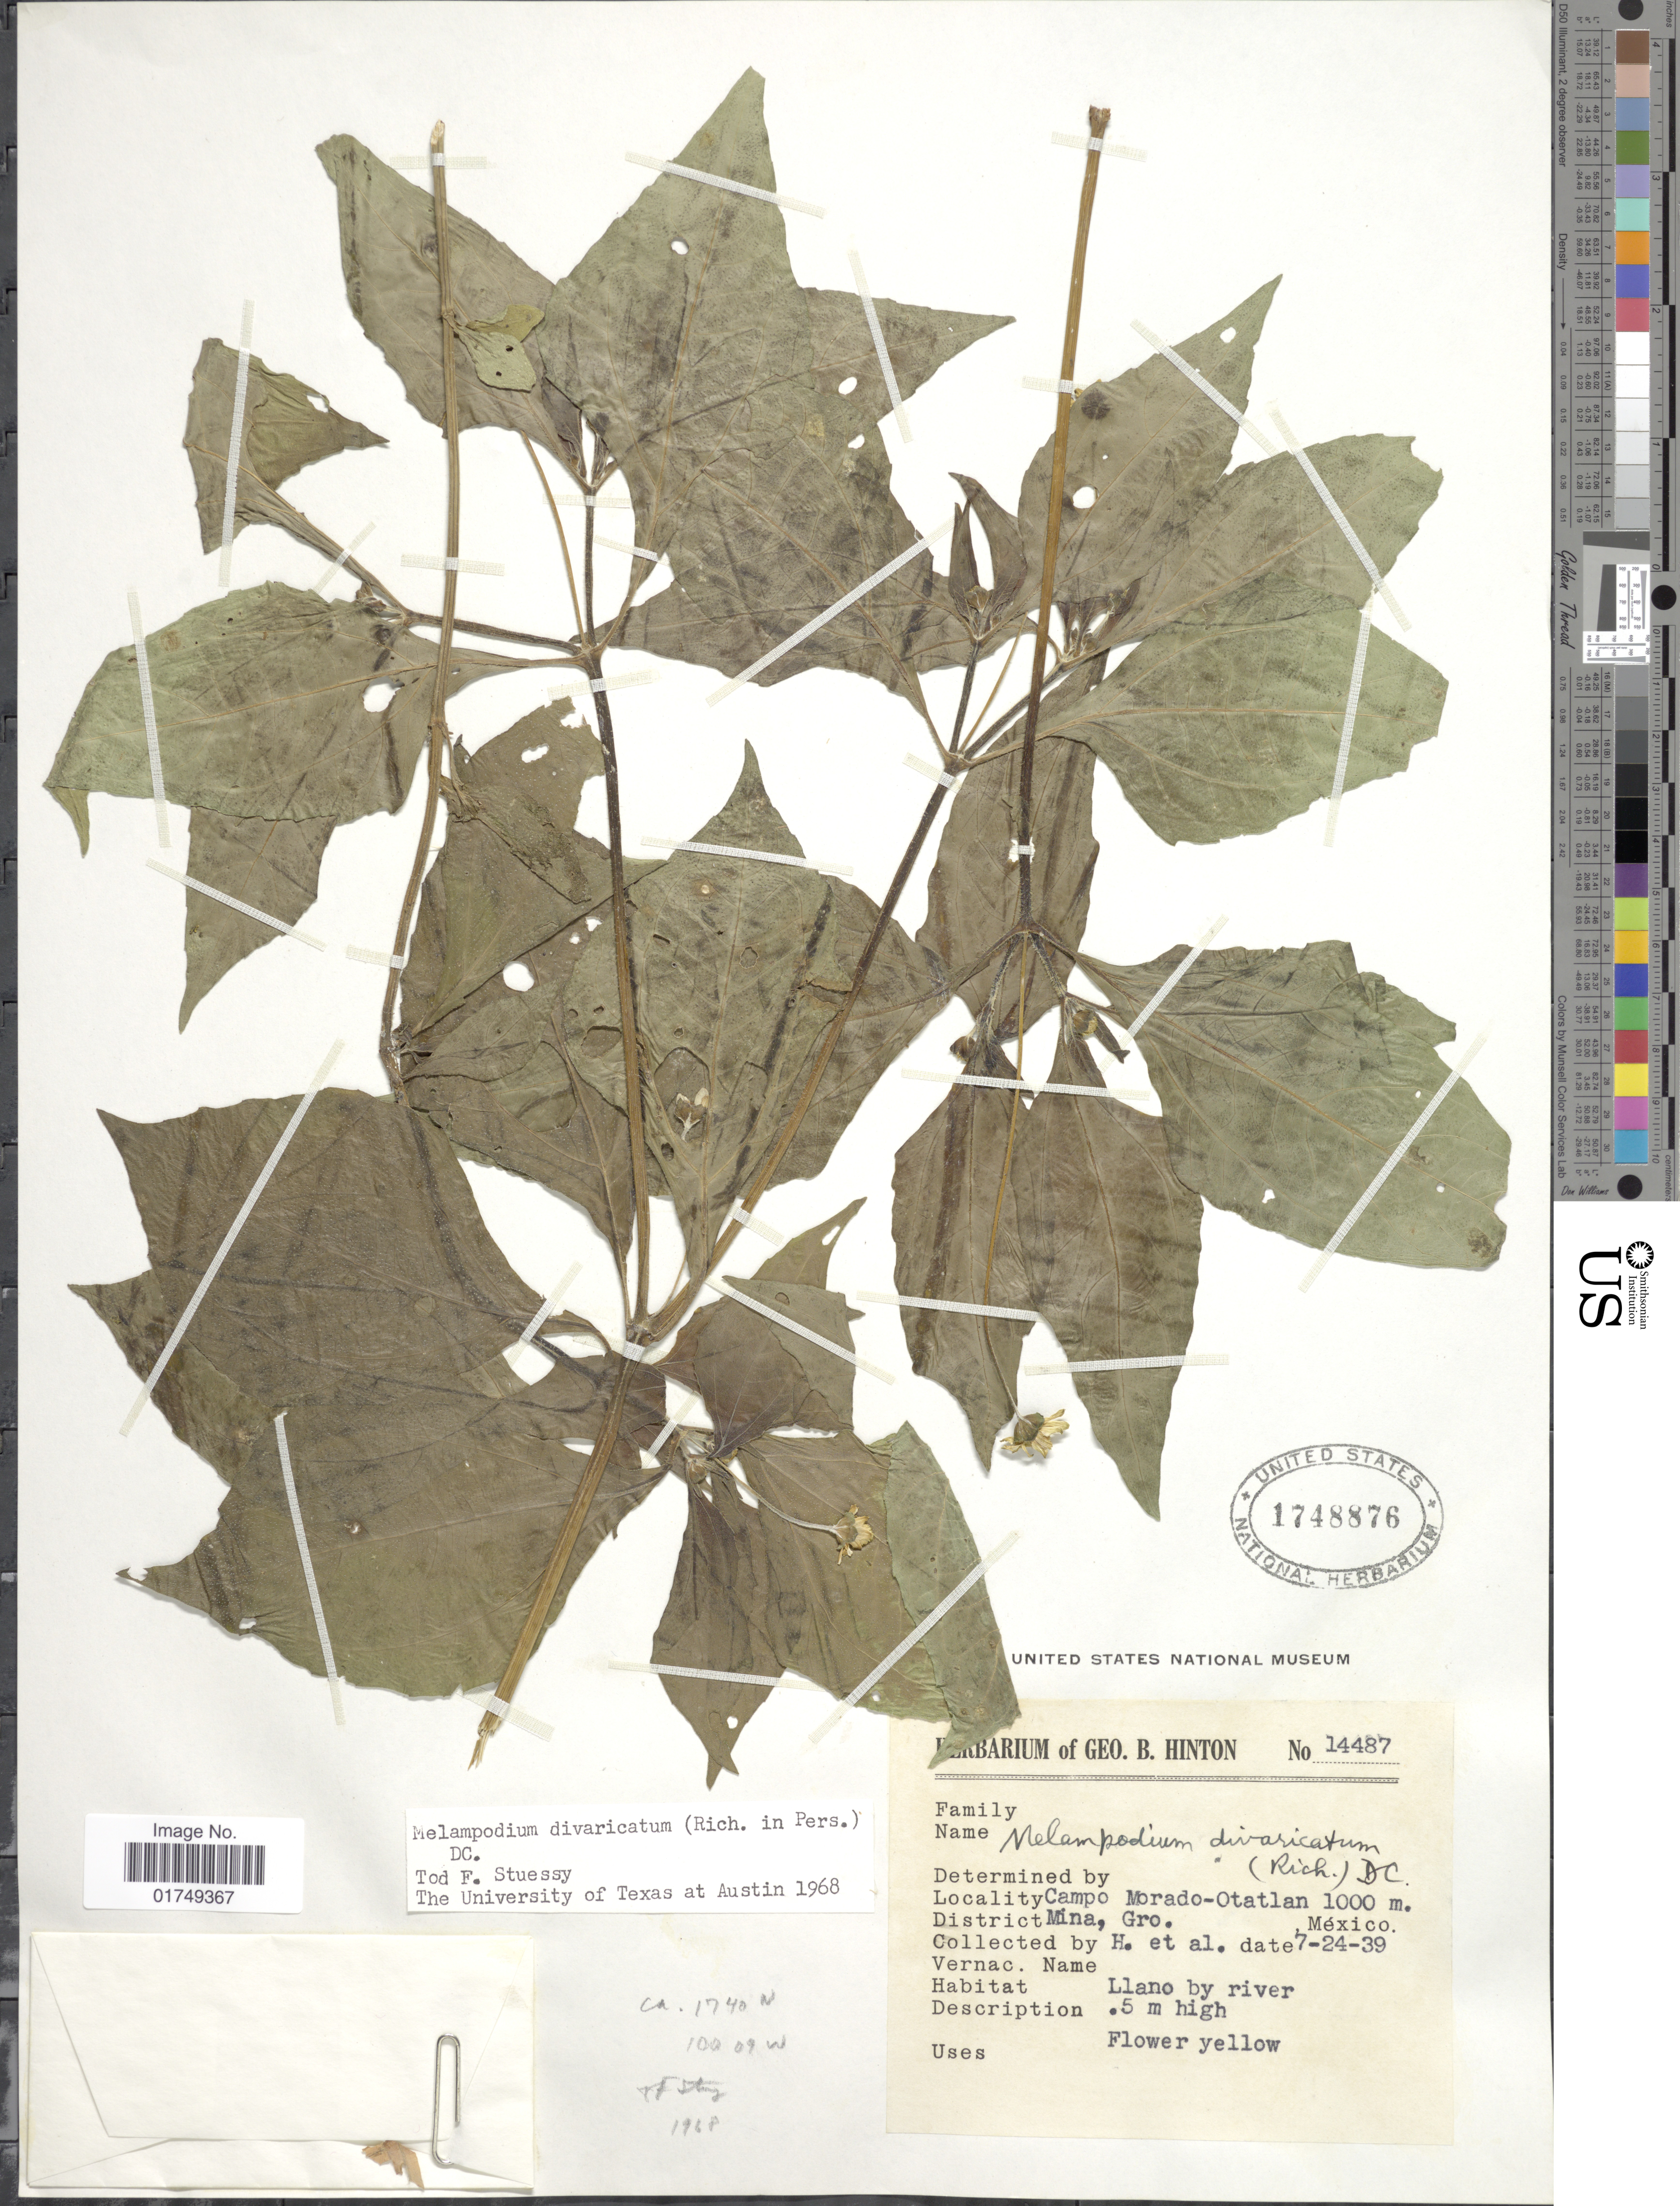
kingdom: Plantae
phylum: Tracheophyta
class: Magnoliopsida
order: Asterales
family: Asteraceae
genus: Melampodium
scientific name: Melampodium divaricatum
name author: (Rich.) DC.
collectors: G. B. Hinton & et al.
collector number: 14487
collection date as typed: Transcribed d/m/y: 24/7/39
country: Mexico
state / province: Guerrero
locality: Campo Morado-Otatlan, District Mina, Gro.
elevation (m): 1000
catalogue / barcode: US 1748876